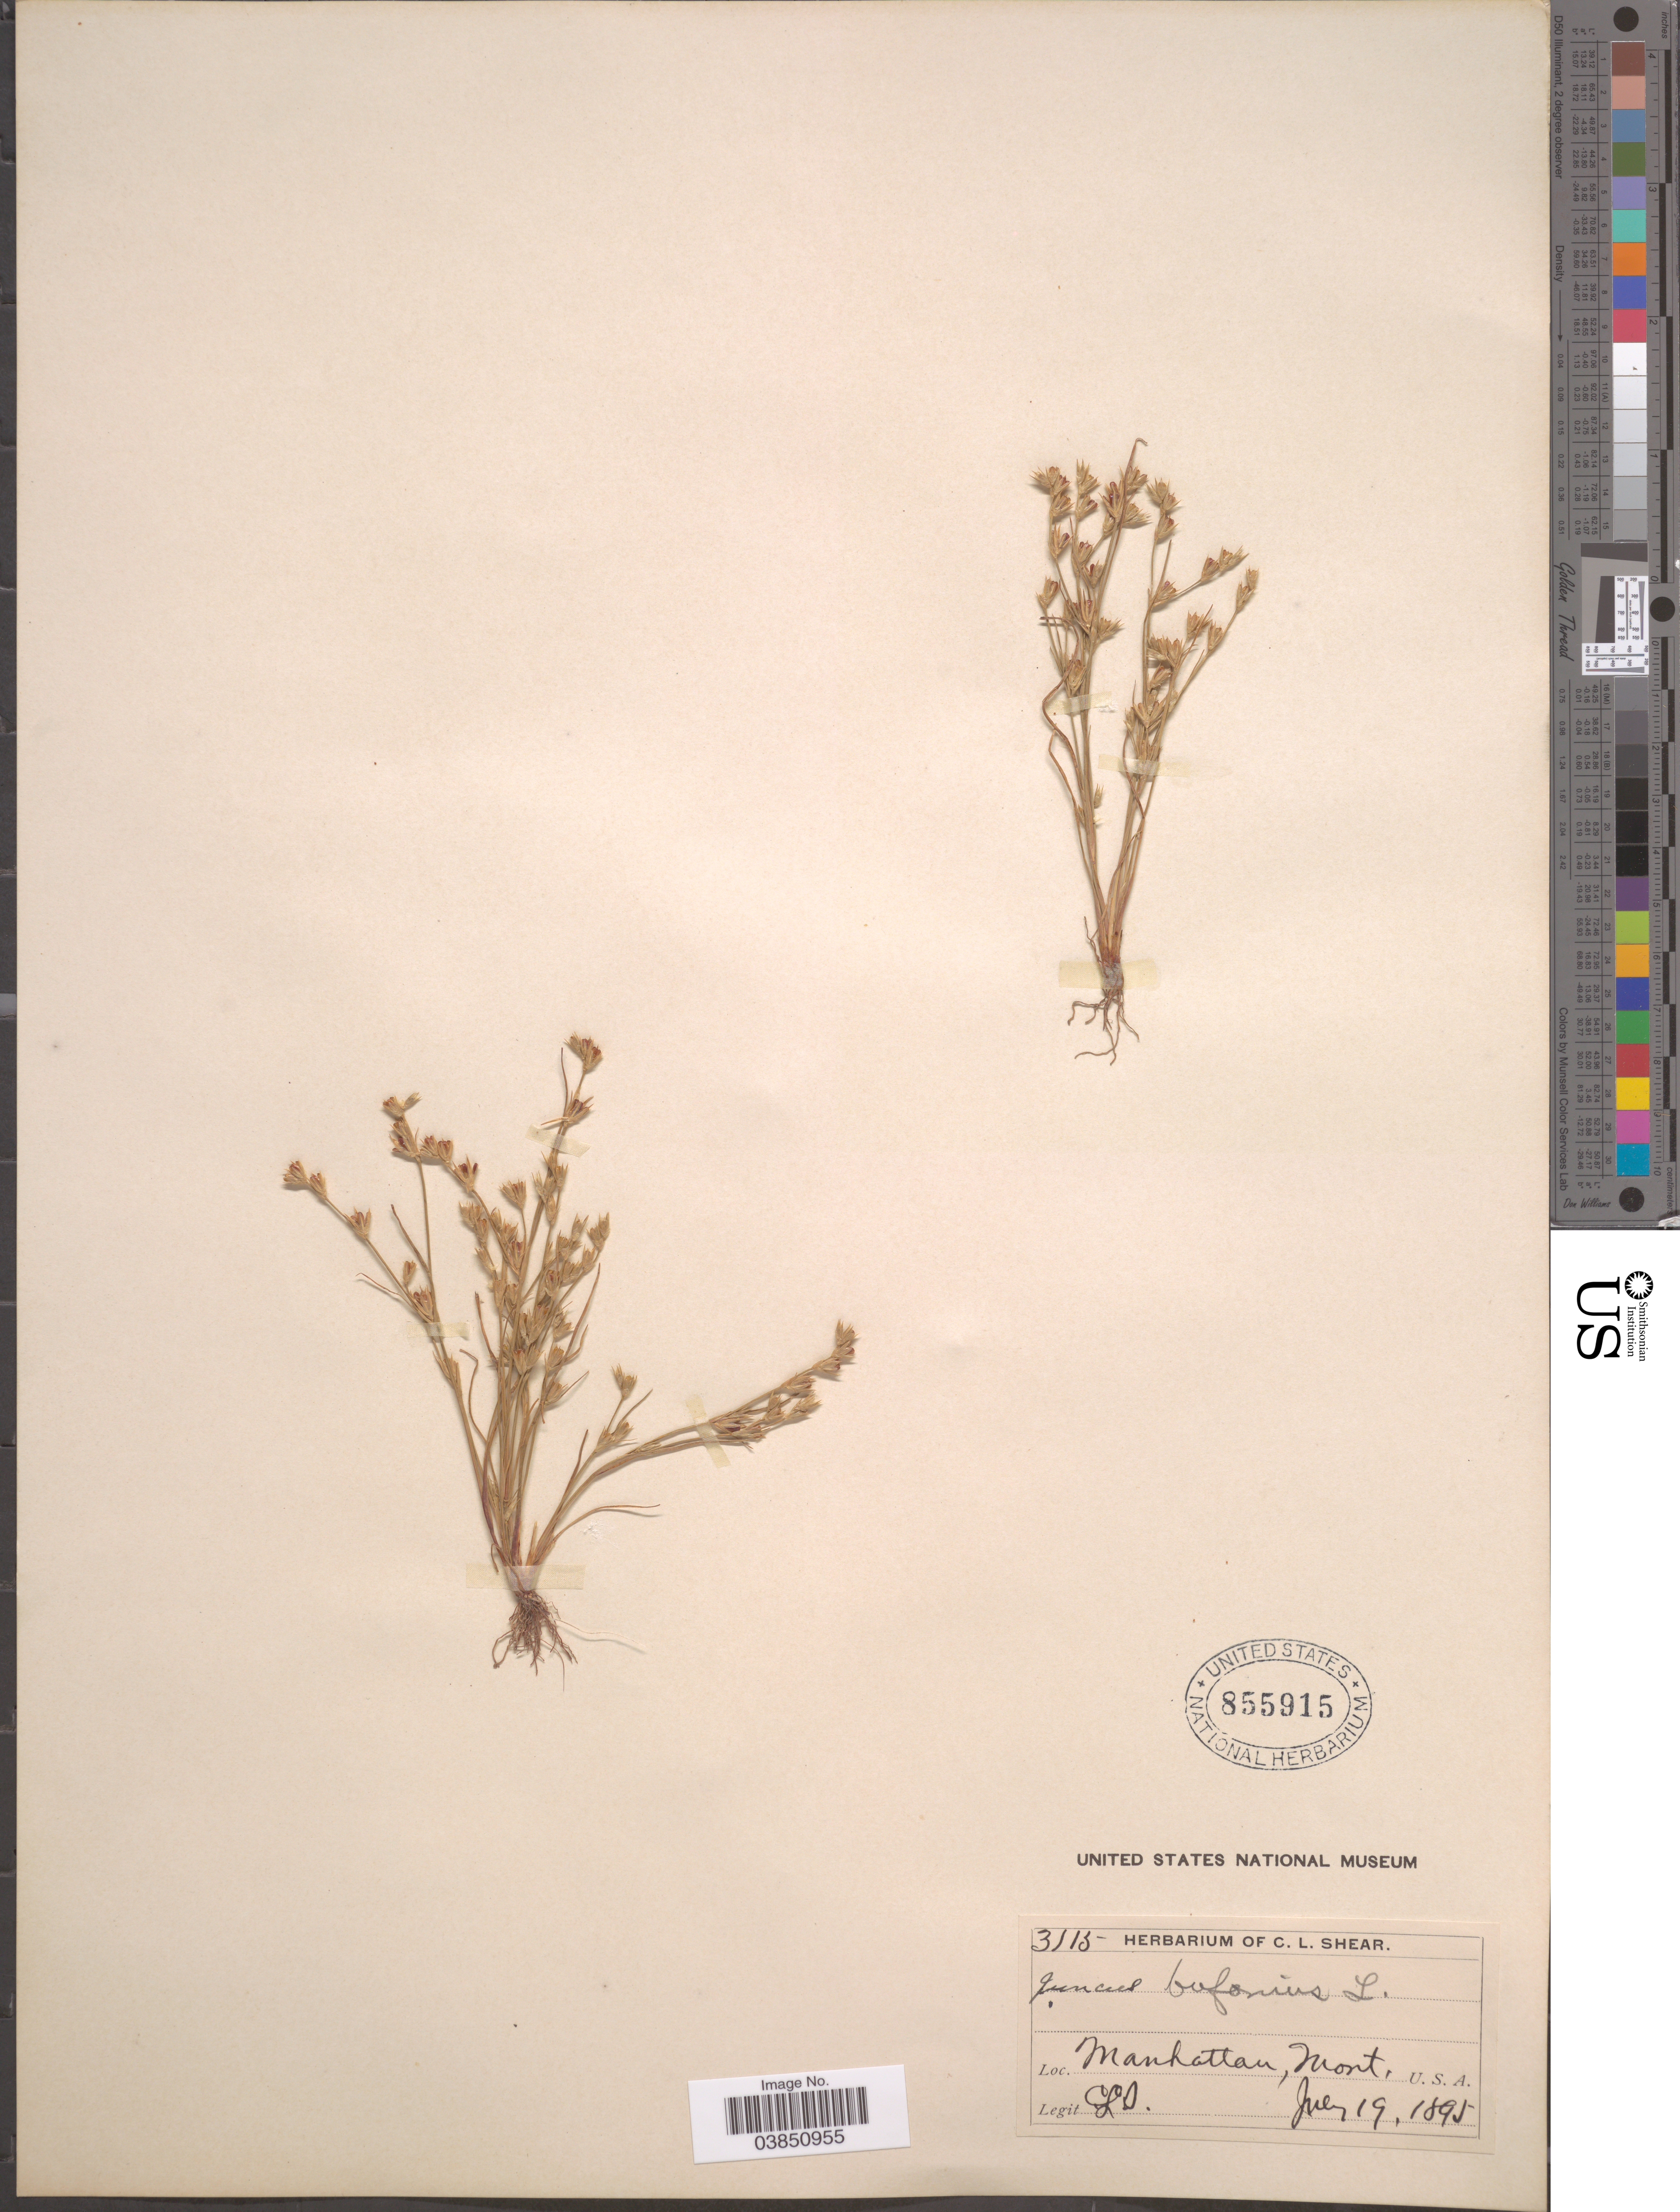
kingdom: Plantae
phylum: Tracheophyta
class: Liliopsida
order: Poales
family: Juncaceae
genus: Juncus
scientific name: Juncus bufonius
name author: L.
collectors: C. L. Shear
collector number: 3115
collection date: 1895-07-19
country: United States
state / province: Montana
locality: Manhattan.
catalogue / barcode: US 855915